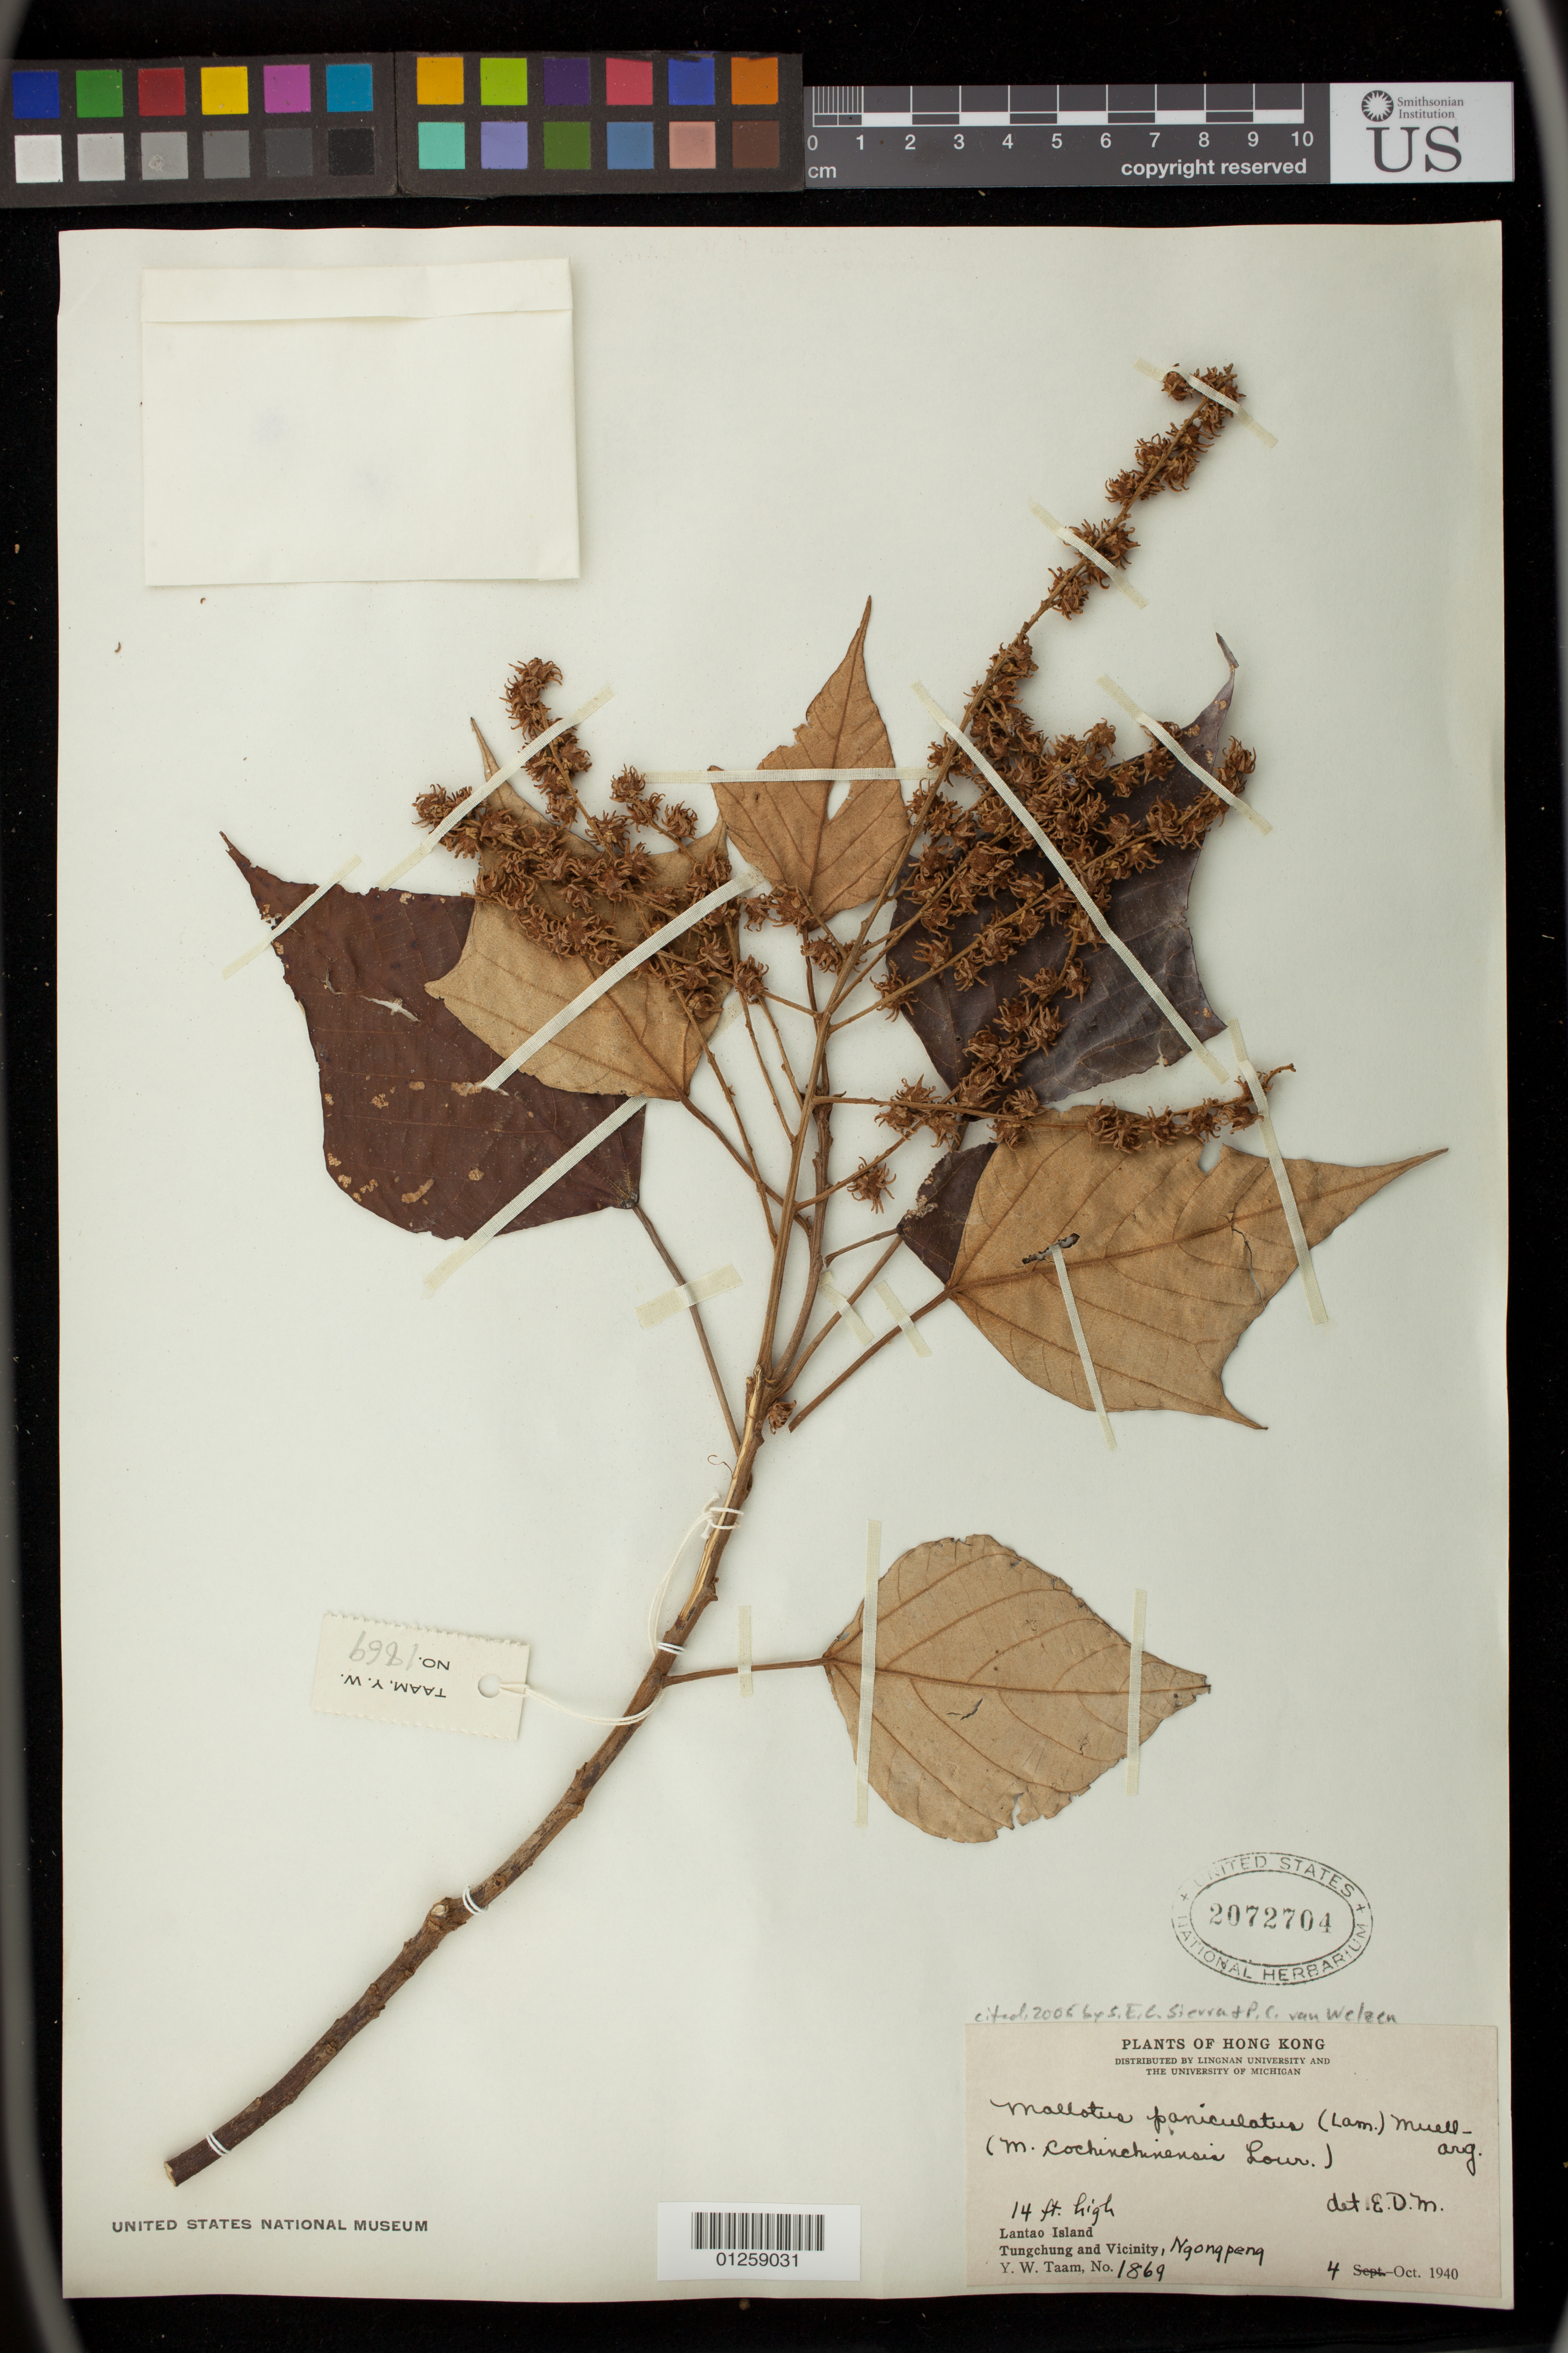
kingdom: Plantae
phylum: Tracheophyta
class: Magnoliopsida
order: Malpighiales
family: Euphorbiaceae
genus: Mallotus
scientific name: Mallotus paniculatus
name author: (Lam.) Müll. Arg.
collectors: Y. W. Taam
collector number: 1869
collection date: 1940-10-04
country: China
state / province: Hong Kong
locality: Lantao Island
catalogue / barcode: US 2072704